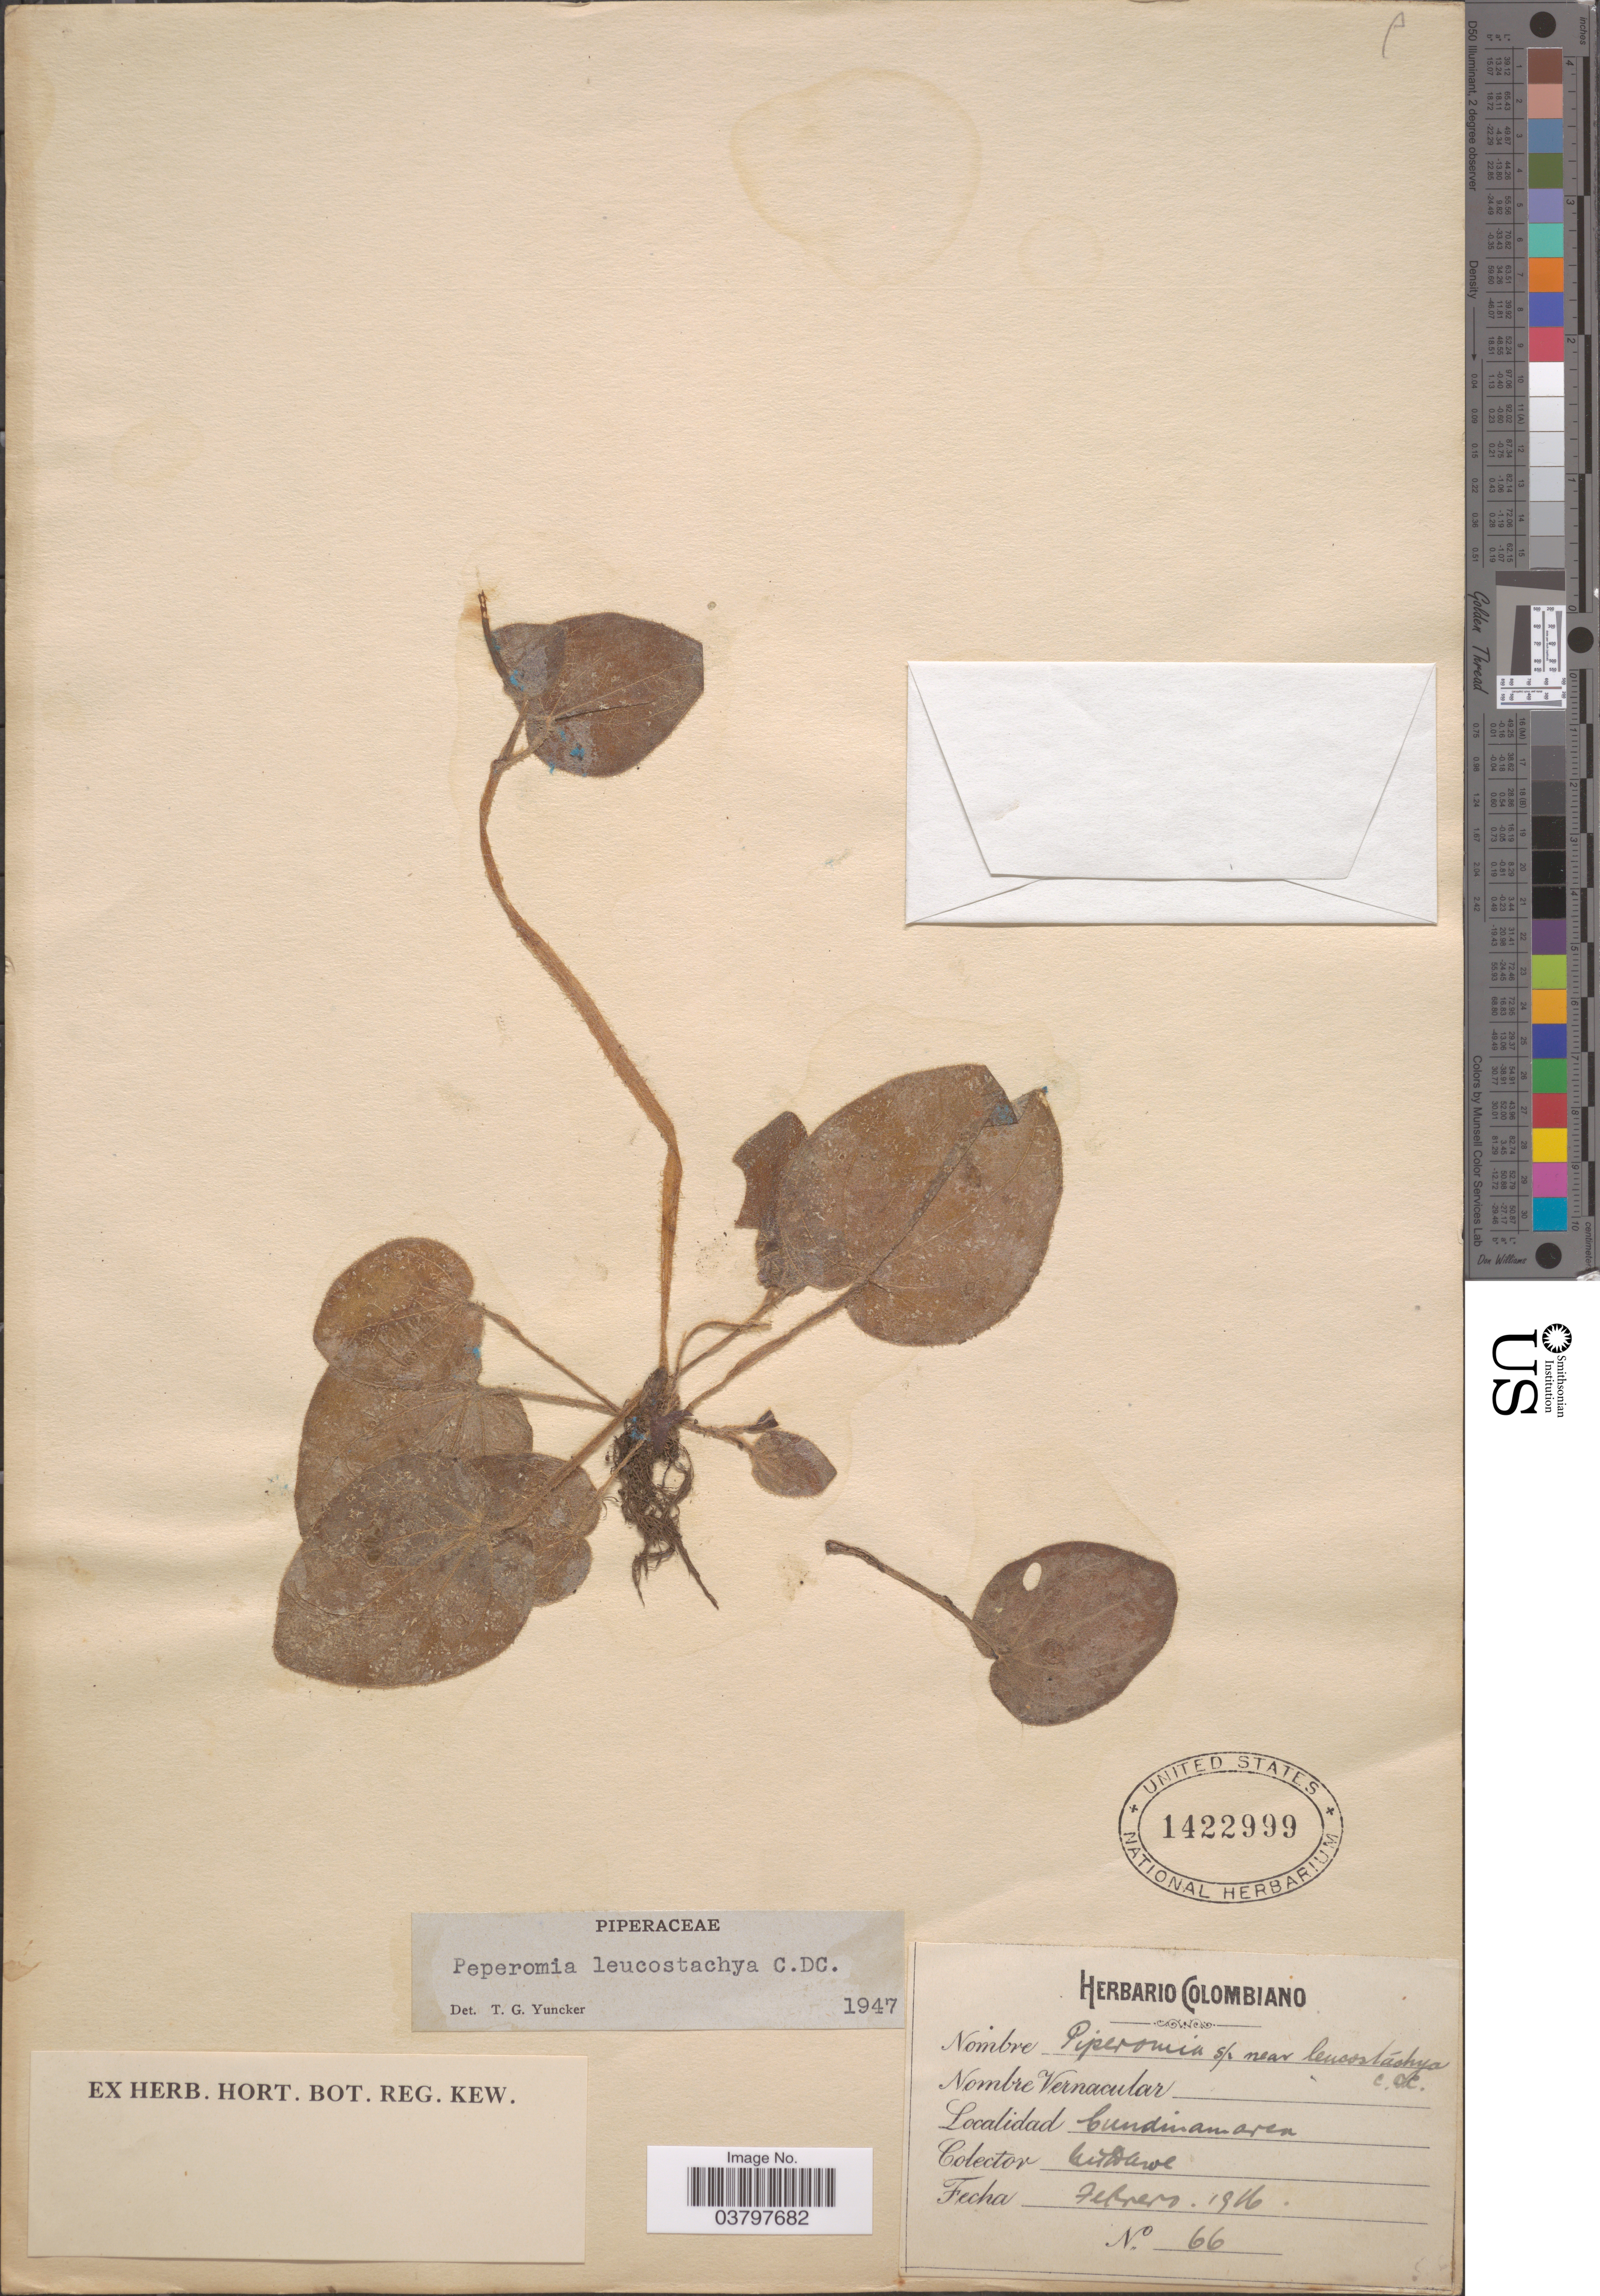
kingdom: Plantae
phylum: Tracheophyta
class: Magnoliopsida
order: Piperales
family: Piperaceae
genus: Peperomia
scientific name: Peperomia leucostachya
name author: C. DC.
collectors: M. T. Dawe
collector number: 66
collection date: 1916-02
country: Colombia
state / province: Cundinamarca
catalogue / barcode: US 1422999